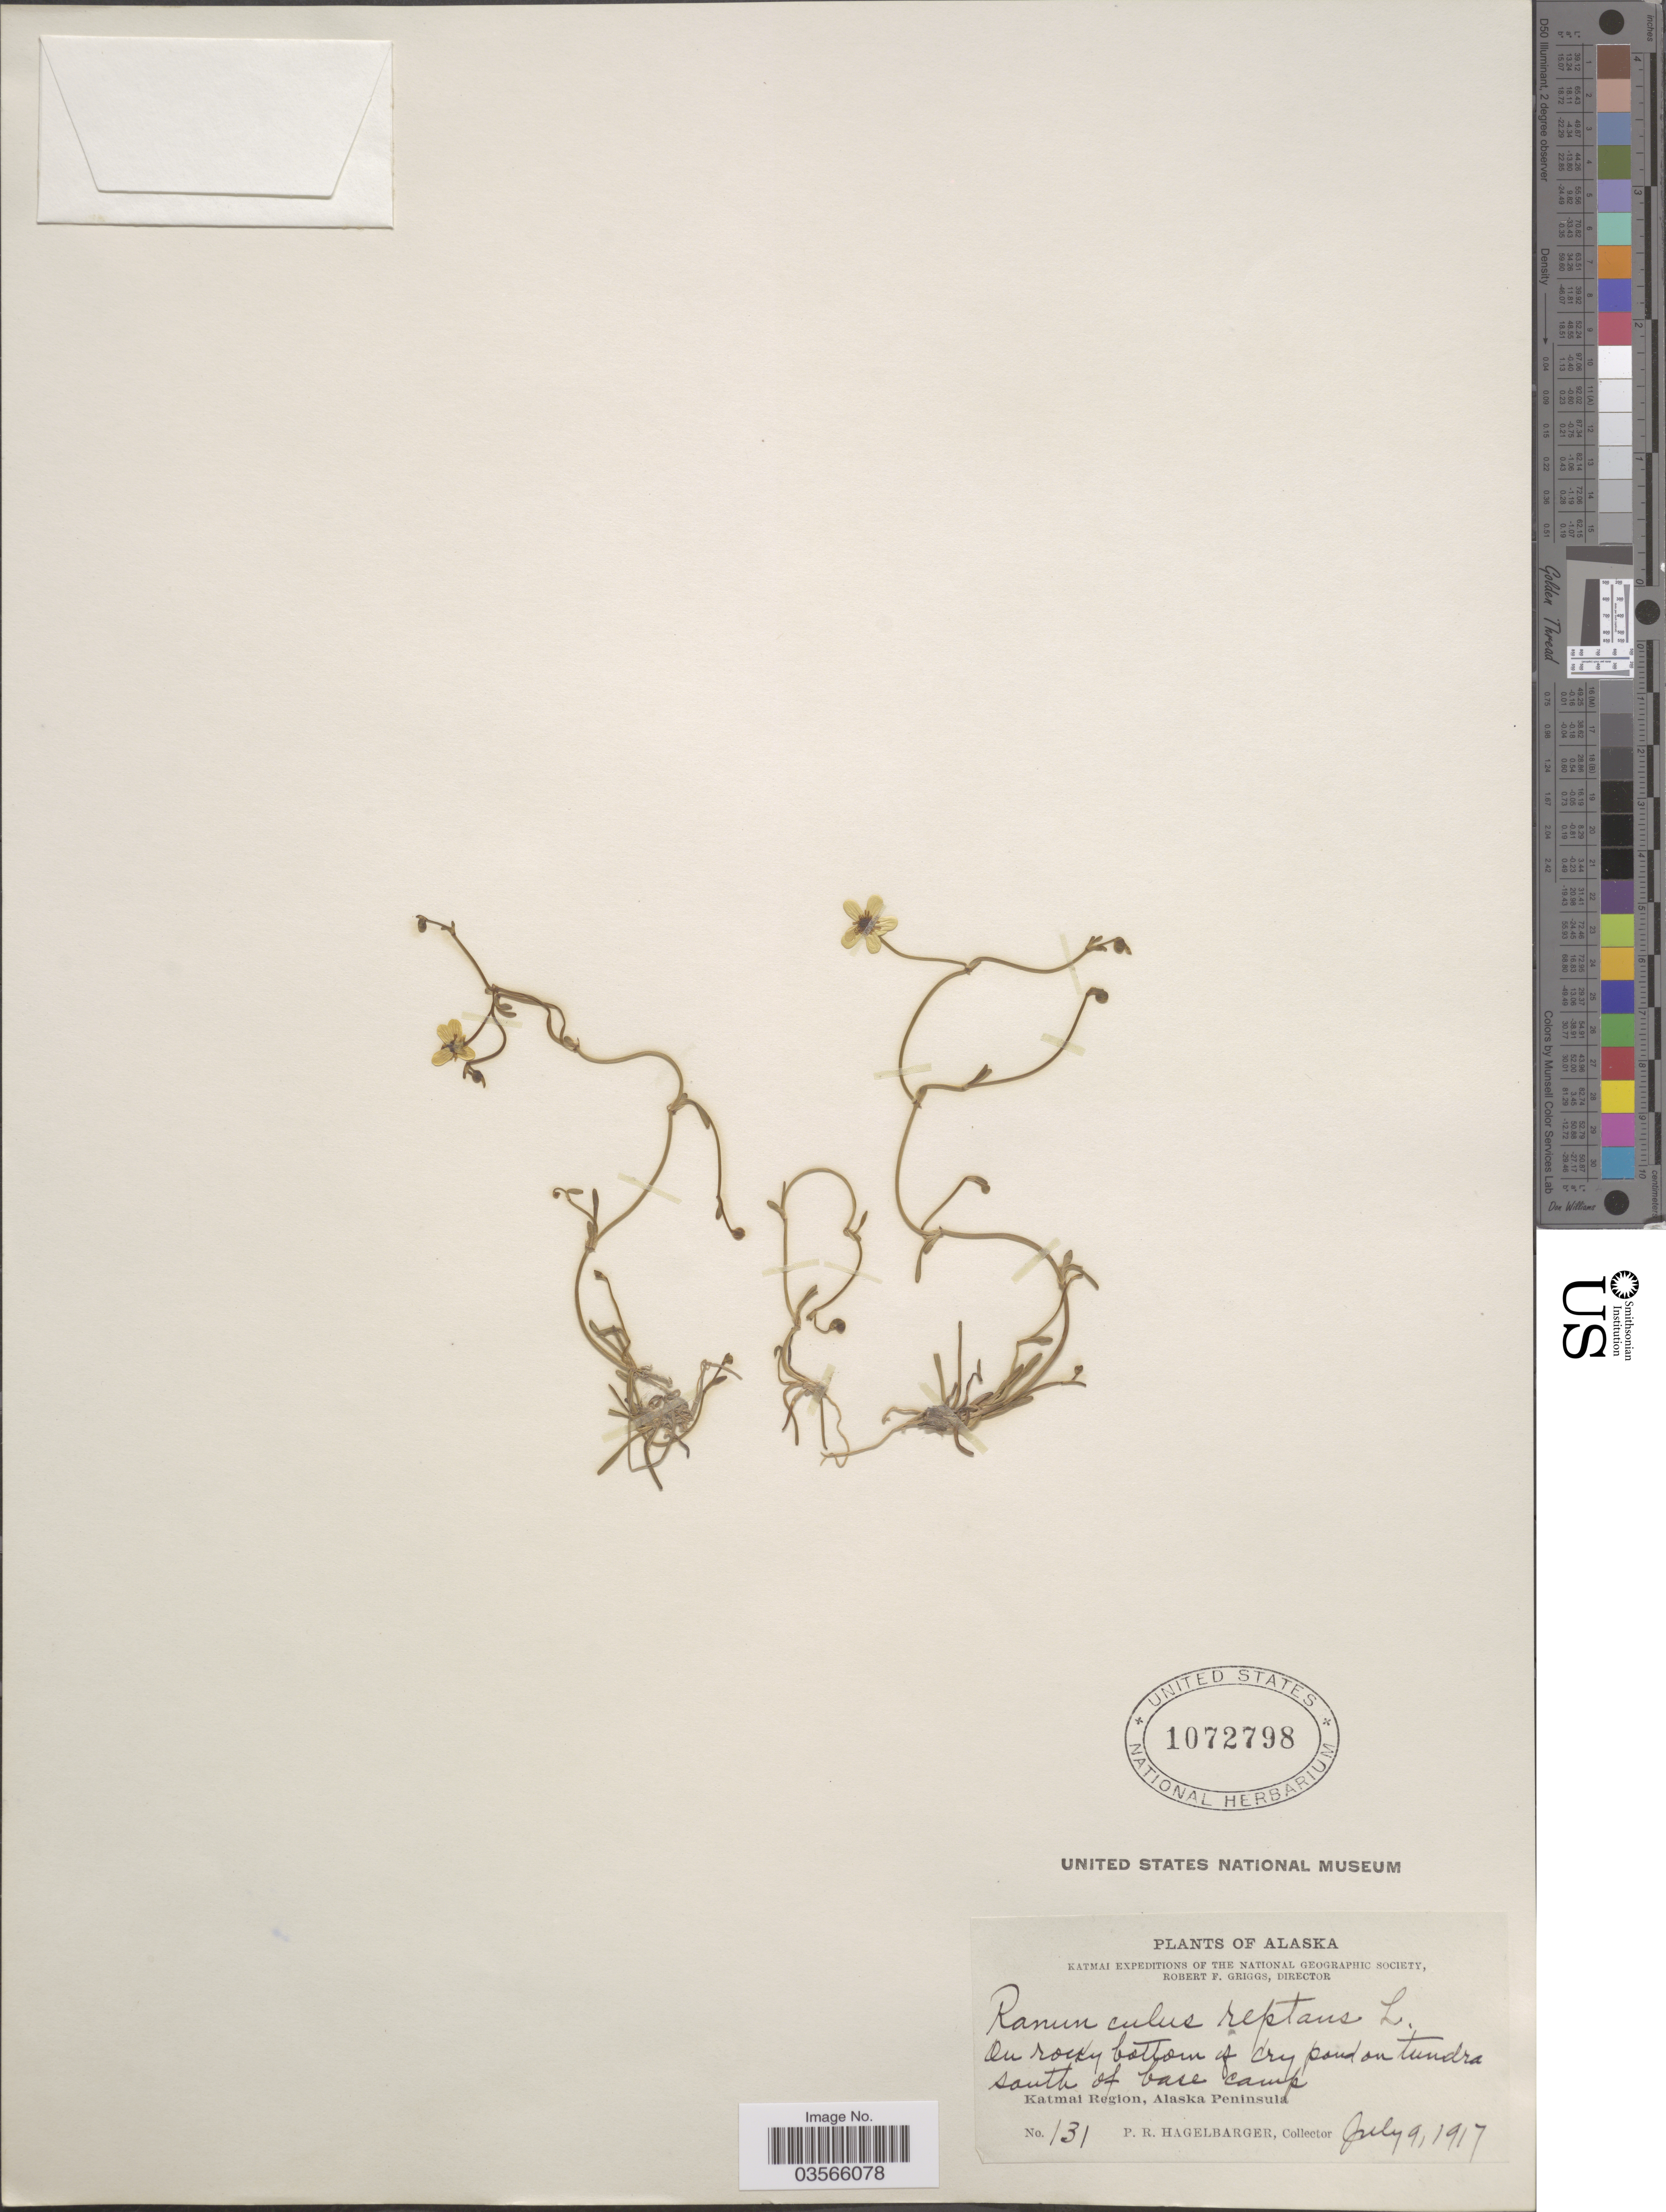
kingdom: Plantae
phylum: Tracheophyta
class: Magnoliopsida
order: Ranunculales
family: Ranunculaceae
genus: Ranunculus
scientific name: Ranunculus flammula var. filiformis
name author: (Michx.) Hook.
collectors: P. Hagelbarger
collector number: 131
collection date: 1917-07-09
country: United States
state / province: Alaska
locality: Katmai. South of base camp. Katmai Region, Alaska Peninsula.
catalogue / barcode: US 1072798